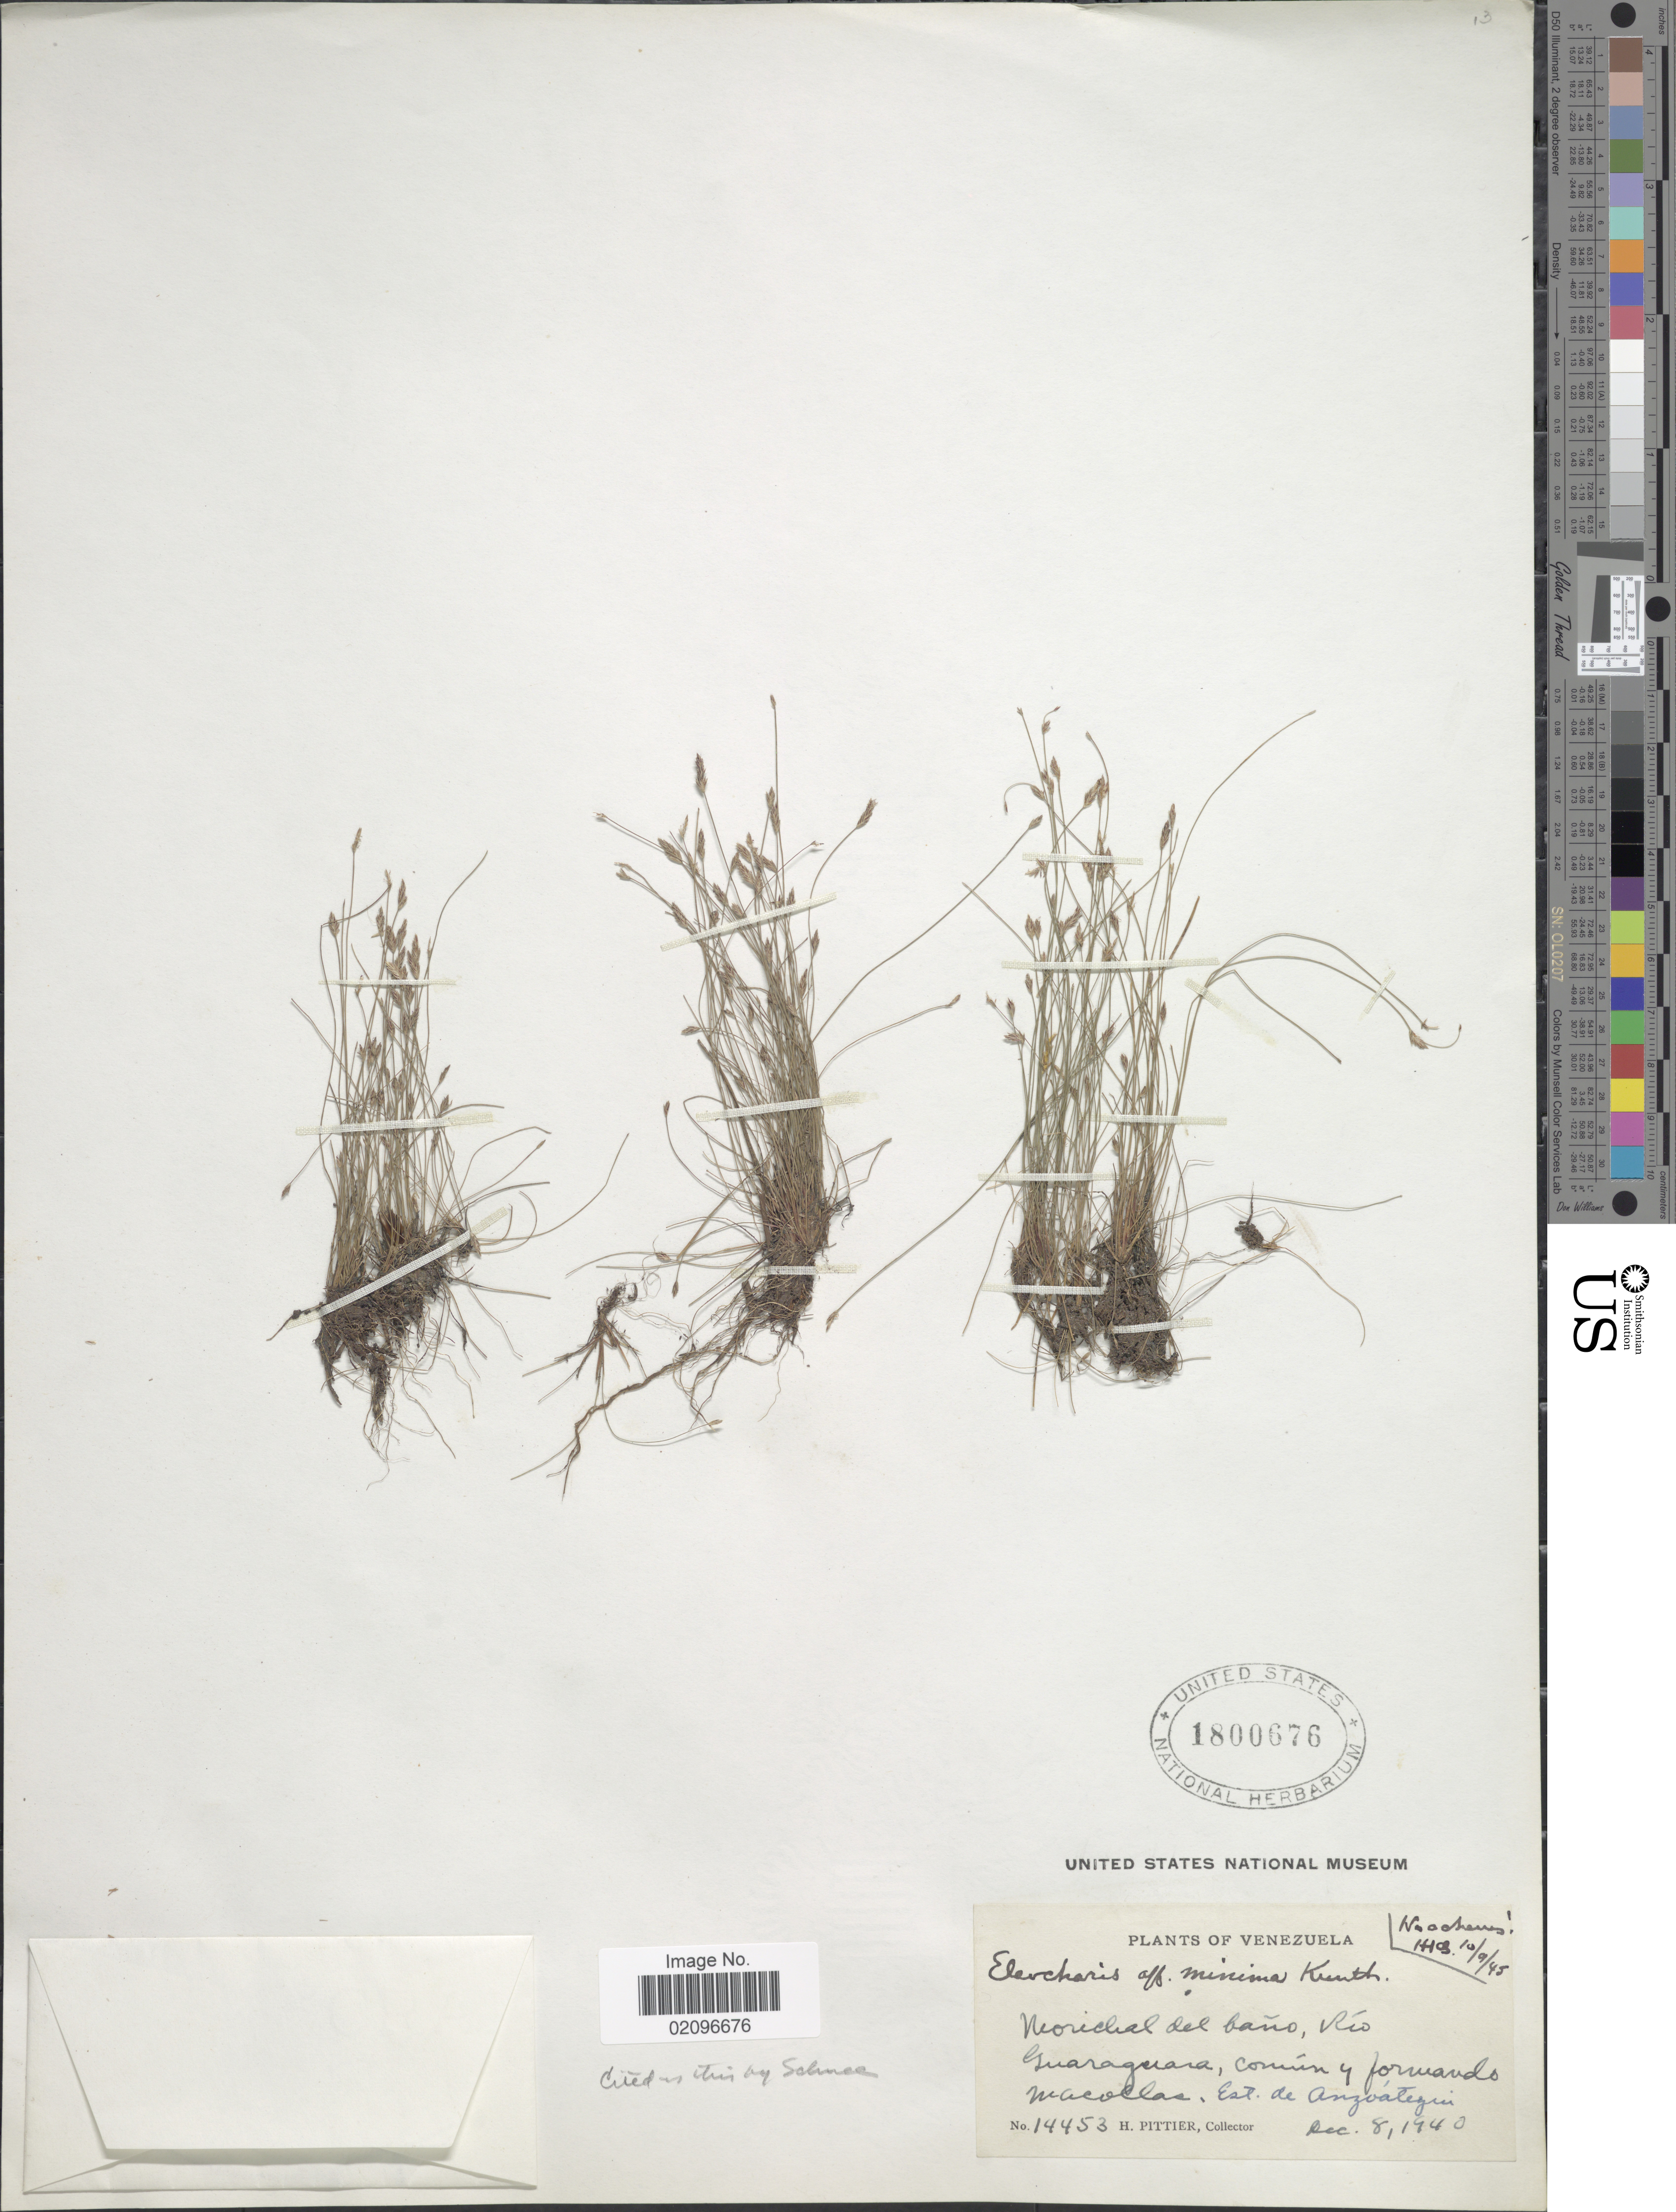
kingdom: Plantae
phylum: Tracheophyta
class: Liliopsida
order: Poales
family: Cyperaceae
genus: Eleocharis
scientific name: Eleocharis minima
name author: Kunth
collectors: H. F. Pittier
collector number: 14453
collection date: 1940-12-08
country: Venezuela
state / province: Anzoategui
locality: Morichal del bano, Rio Guaraguara, comun y formando macollas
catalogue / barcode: US 1800676